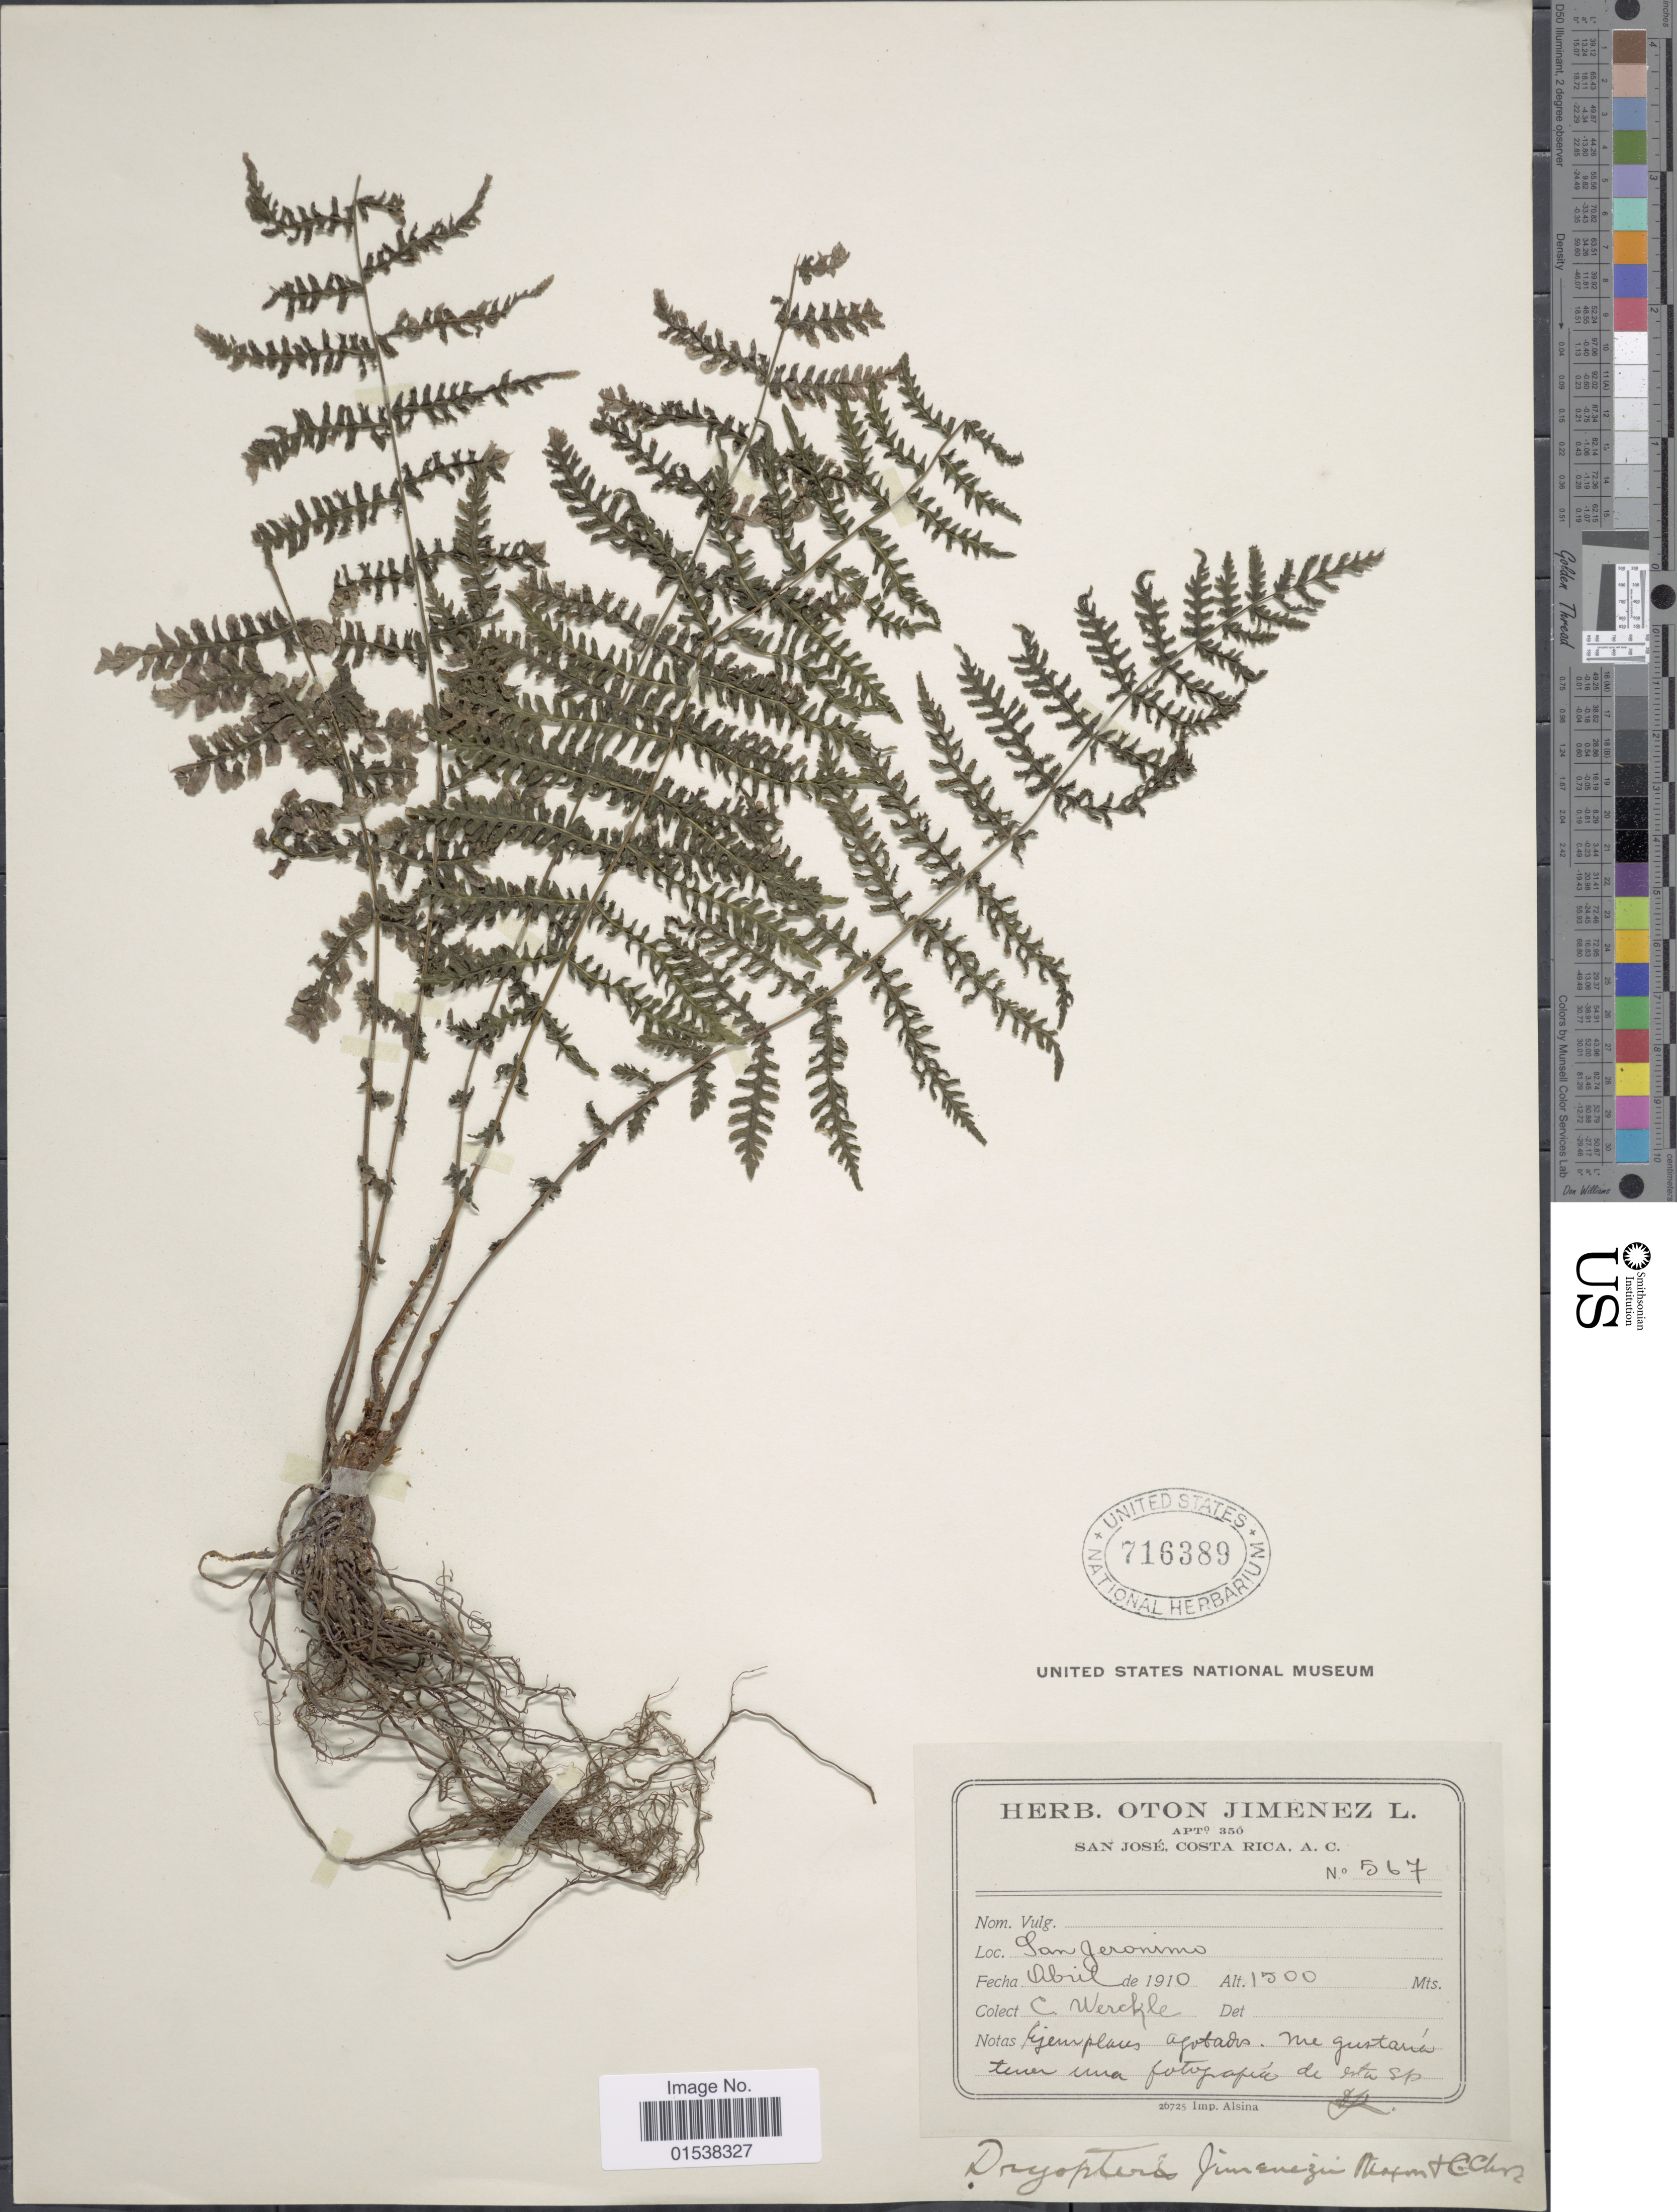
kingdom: Plantae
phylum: Tracheophyta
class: Polypodiopsida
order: Polypodiales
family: Thelypteridaceae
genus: Amauropelta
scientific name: Amauropelta jiminezii (Maxon & C. Chr.) comb. nov., ined 2015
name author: (Maxon & C. Chr.)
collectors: C. Wercklé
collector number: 567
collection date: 1910-04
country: Costa Rica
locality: San Jeronimo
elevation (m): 1500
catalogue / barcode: US 716389